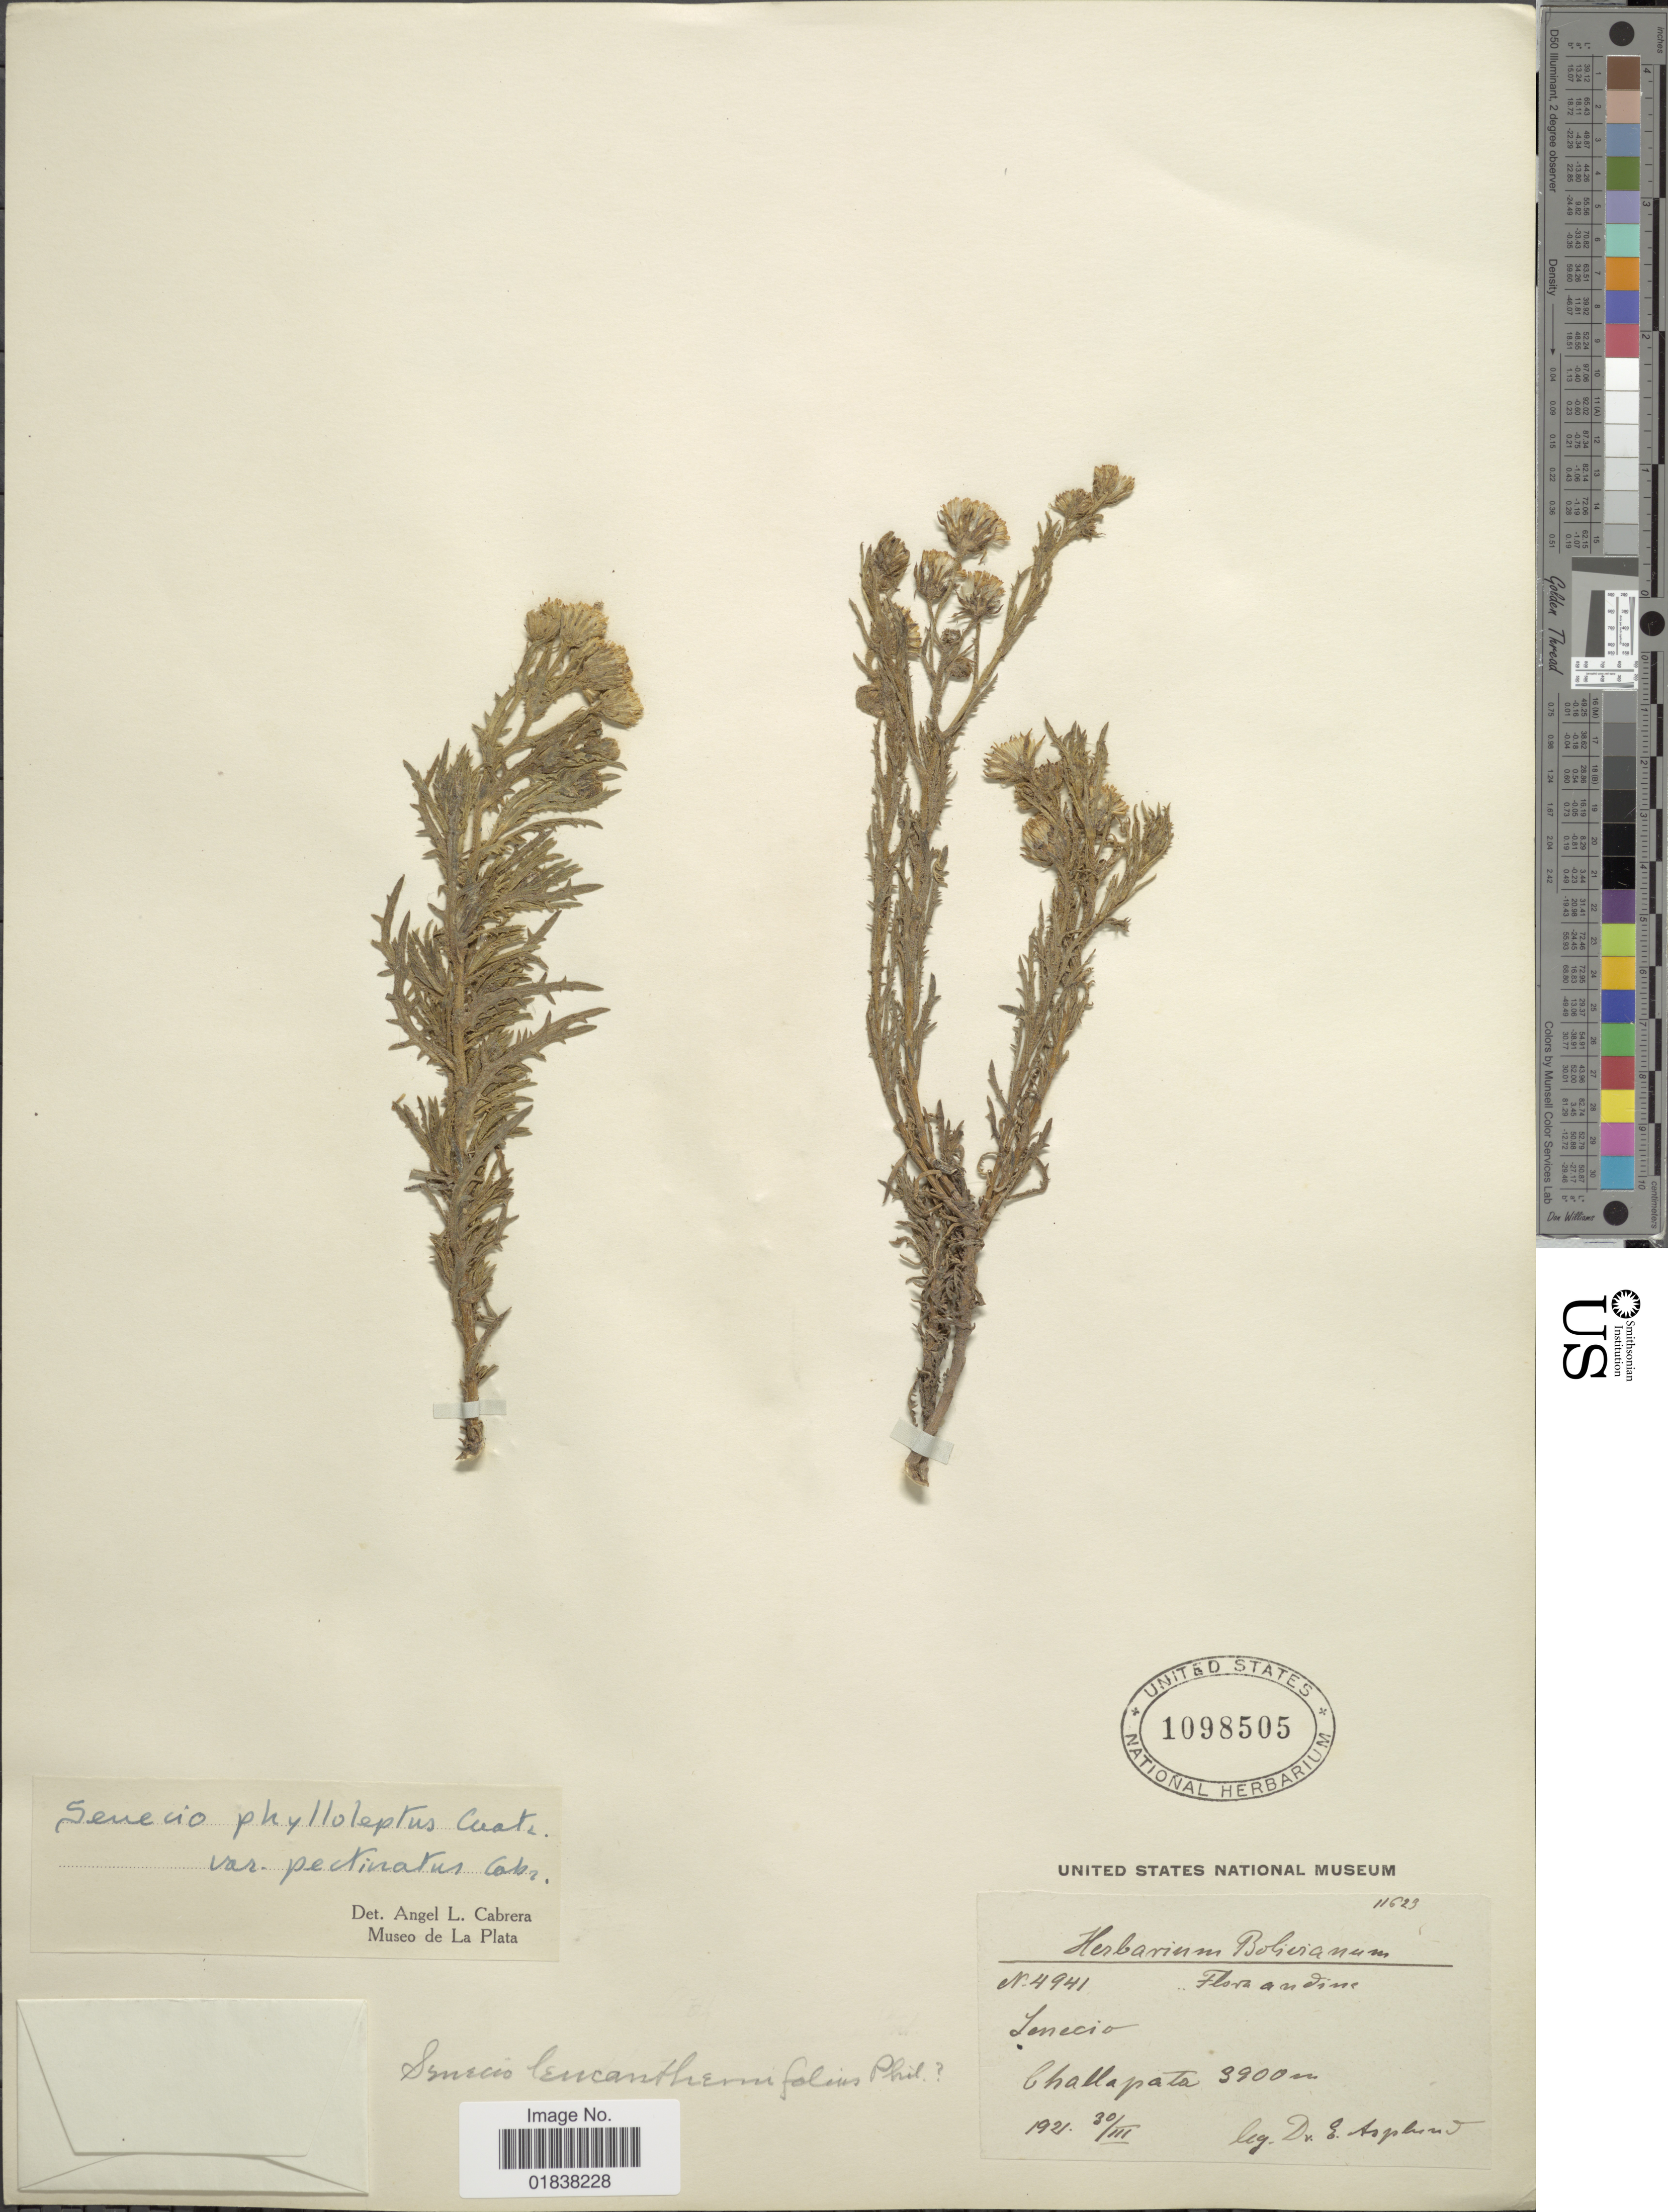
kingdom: Plantae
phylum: Tracheophyta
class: Magnoliopsida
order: Asterales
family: Asteraceae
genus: Senecio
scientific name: Senecio phylloleptus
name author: Cuatrec.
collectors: E. Asplund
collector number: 4941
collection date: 1921-03-30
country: Bolivia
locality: Challapata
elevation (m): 3900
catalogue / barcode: US 1098505